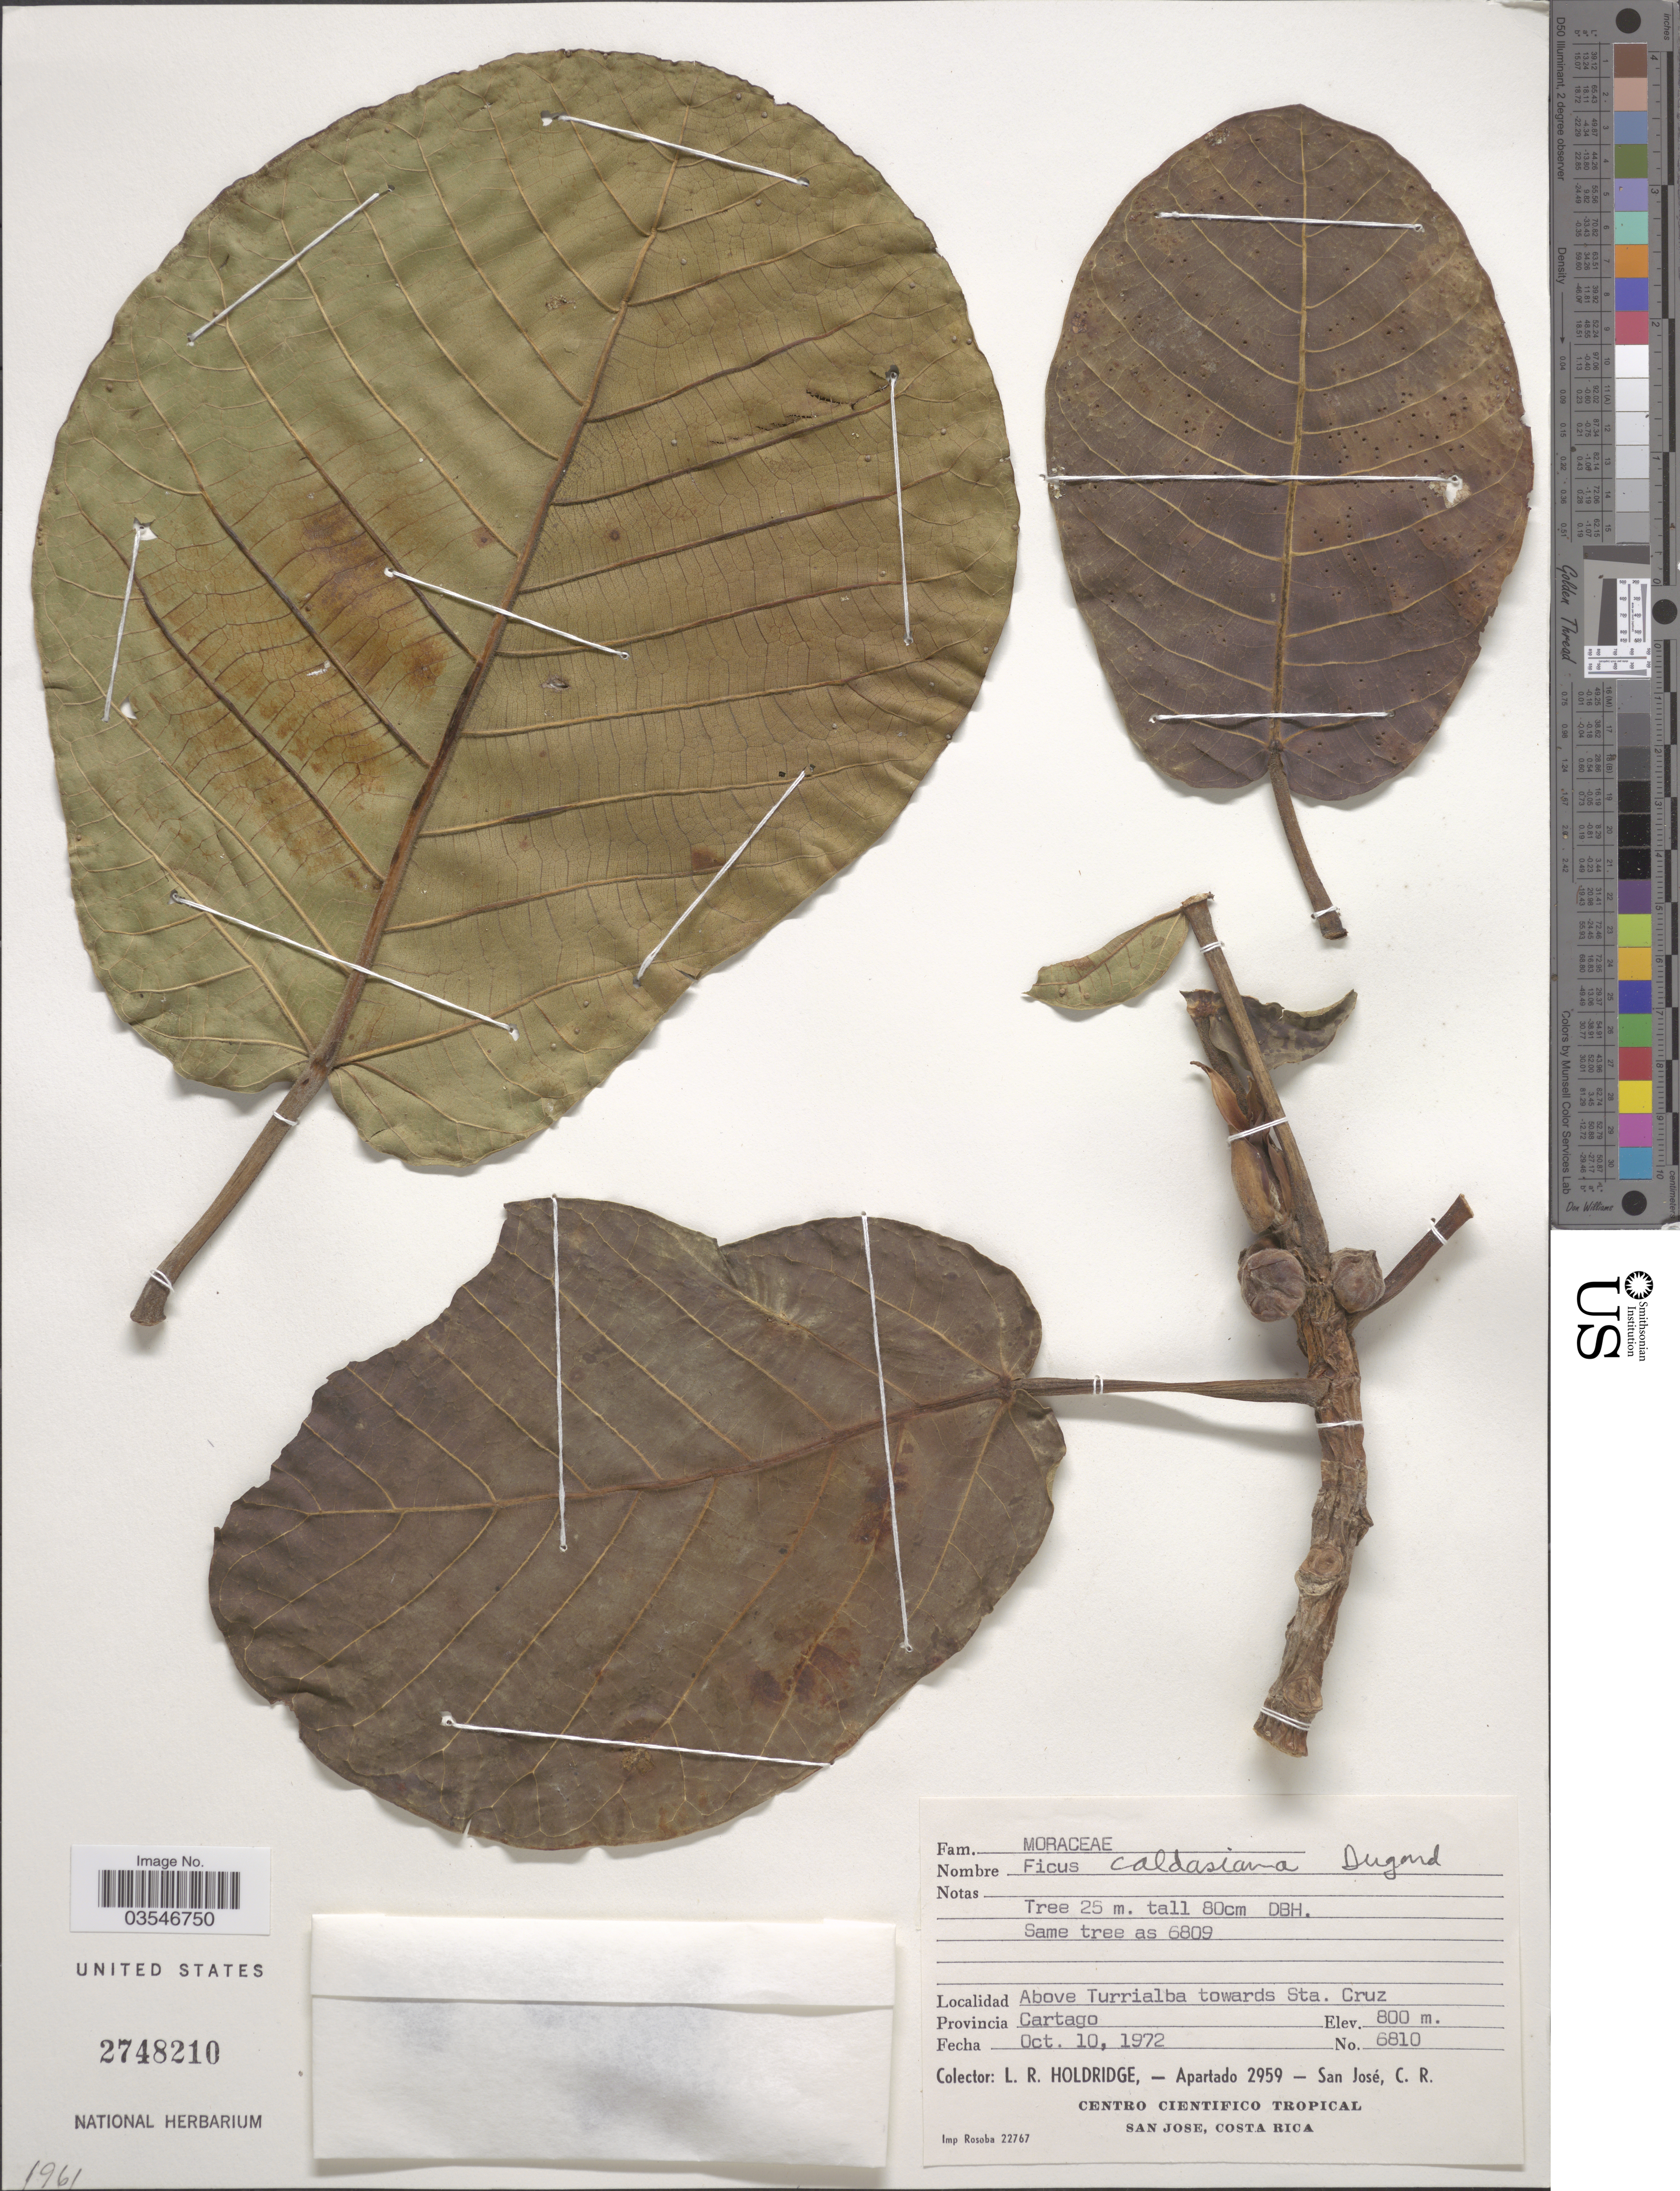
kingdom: Plantae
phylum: Tracheophyta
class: Magnoliopsida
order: Rosales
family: Moraceae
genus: Ficus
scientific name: Ficus caldasiana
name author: Dugand G.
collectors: L. Holdridge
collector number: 6810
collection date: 1972-10-10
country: Costa Rica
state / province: Cartago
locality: Above Turrialba towards Sta. Cruz.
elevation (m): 800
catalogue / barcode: US 2748210